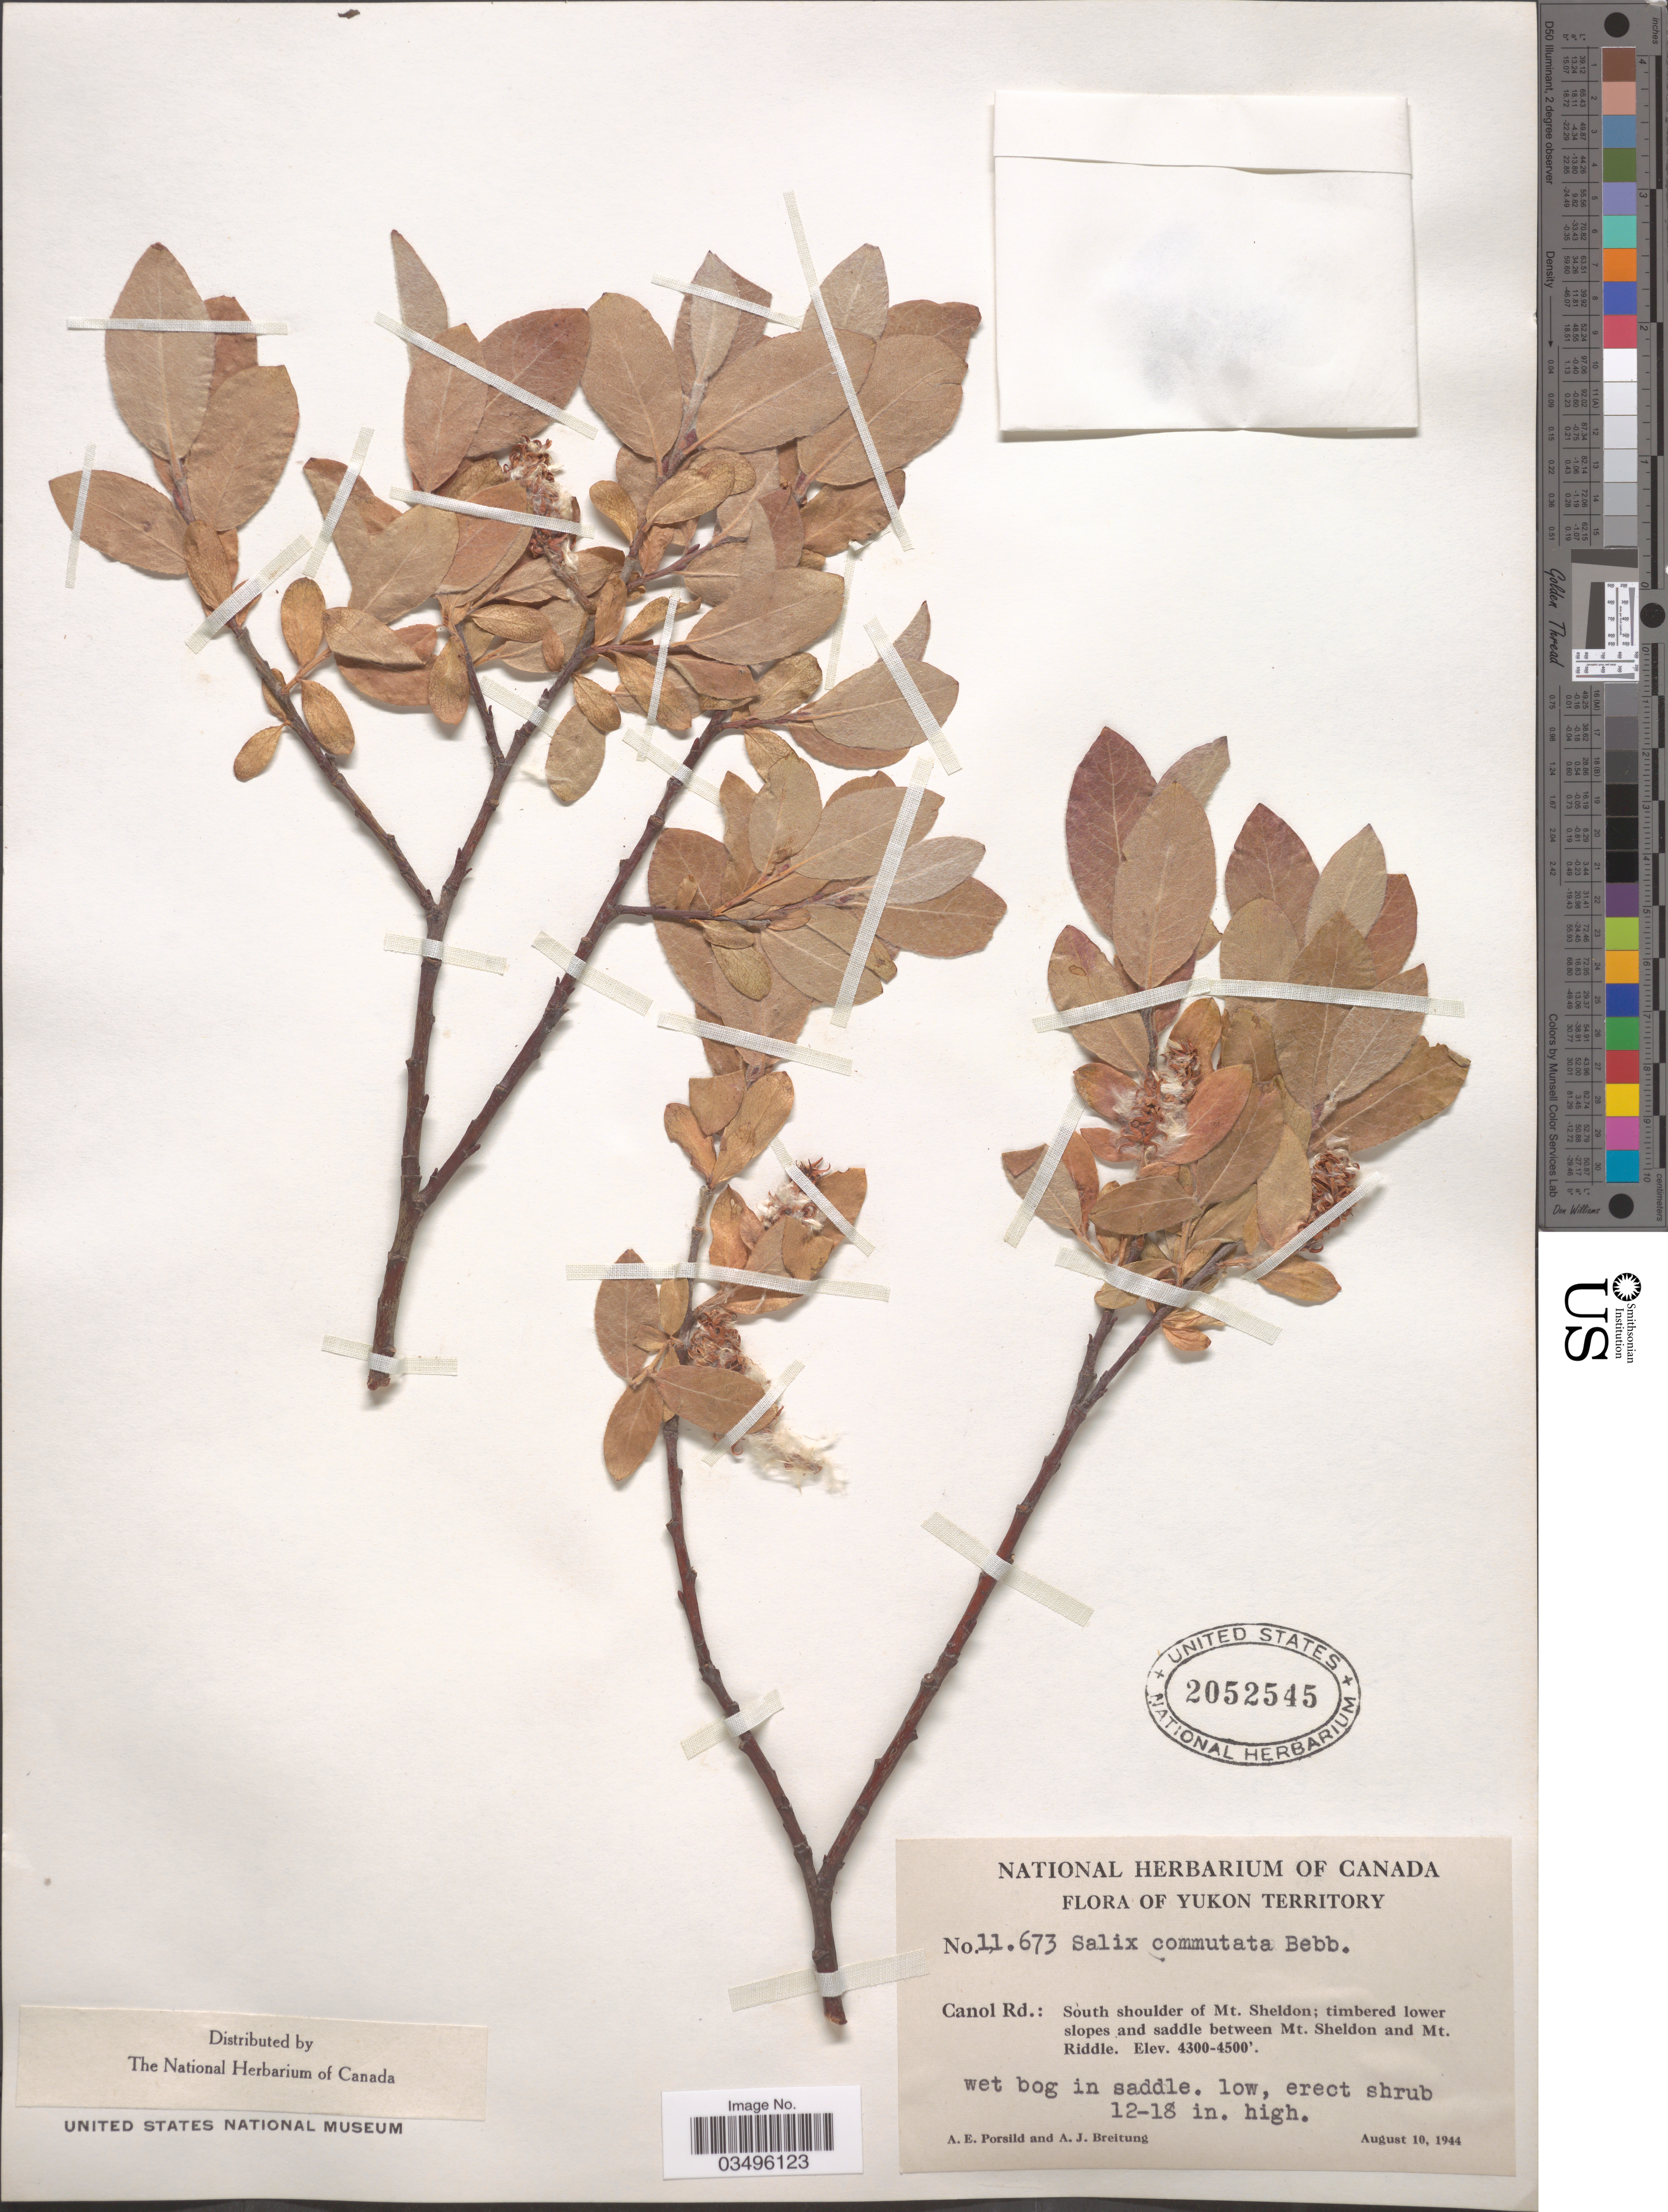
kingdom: Plantae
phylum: Tracheophyta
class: Magnoliopsida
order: Malpighiales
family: Salicaceae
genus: Salix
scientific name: Salix commutata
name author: Bebb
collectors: A. E. Porsild & A. Breitung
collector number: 11673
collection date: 1944-08-10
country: Canada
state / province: Yukon Territory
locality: Canol Rd.: South shoulder of Mt. Sheldon: timbered lower slopes and saddle between Mt. Sheldon and Mt. Riddle.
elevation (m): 1311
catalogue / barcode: US 2052545